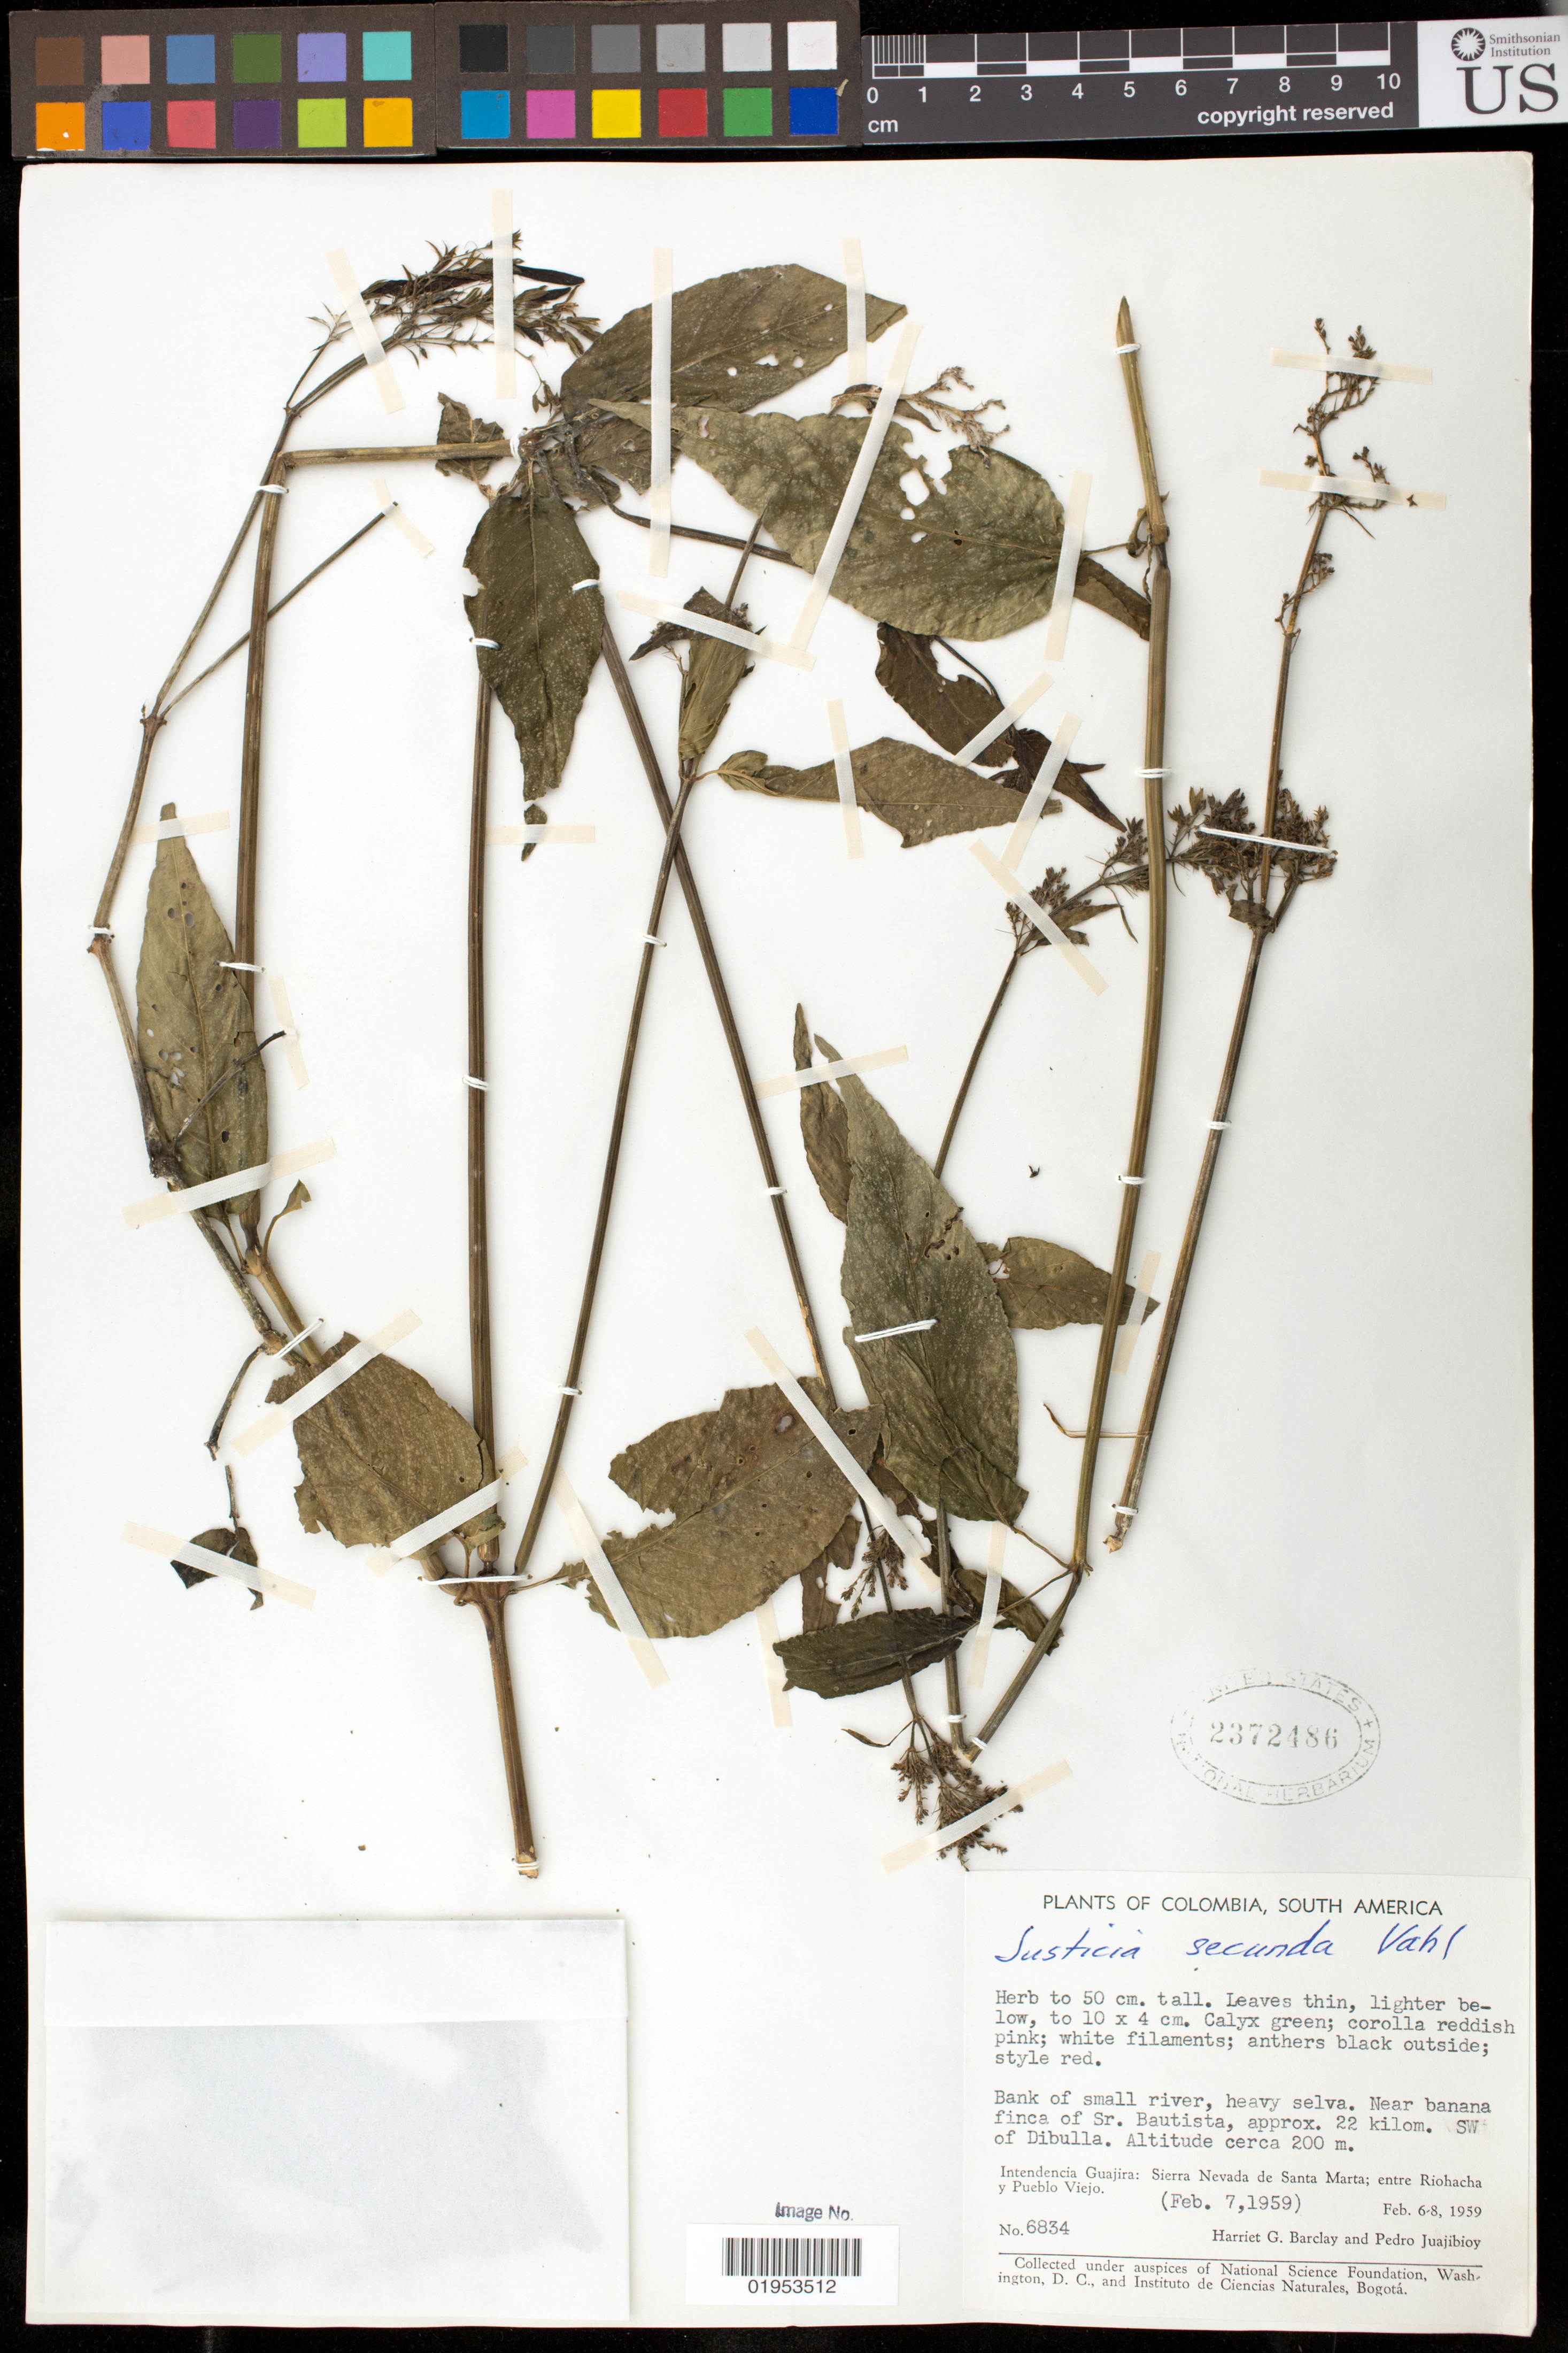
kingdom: Plantae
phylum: Tracheophyta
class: Magnoliopsida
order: Lamiales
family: Acanthaceae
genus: Justicia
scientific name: Justicia secunda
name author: Vahl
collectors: H. G. Barclay & P. Juajibioy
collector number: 6834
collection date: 1959-02-07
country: Colombia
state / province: La Guajira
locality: Near banana finca of Sr. Bautista, approx. 22 km. SW of Dibulla. Sierra Nevada de Santa Marta; entre Riohacha y Pueblo Viejo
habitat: Bank of small river, heavy selva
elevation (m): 200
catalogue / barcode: US 2372486